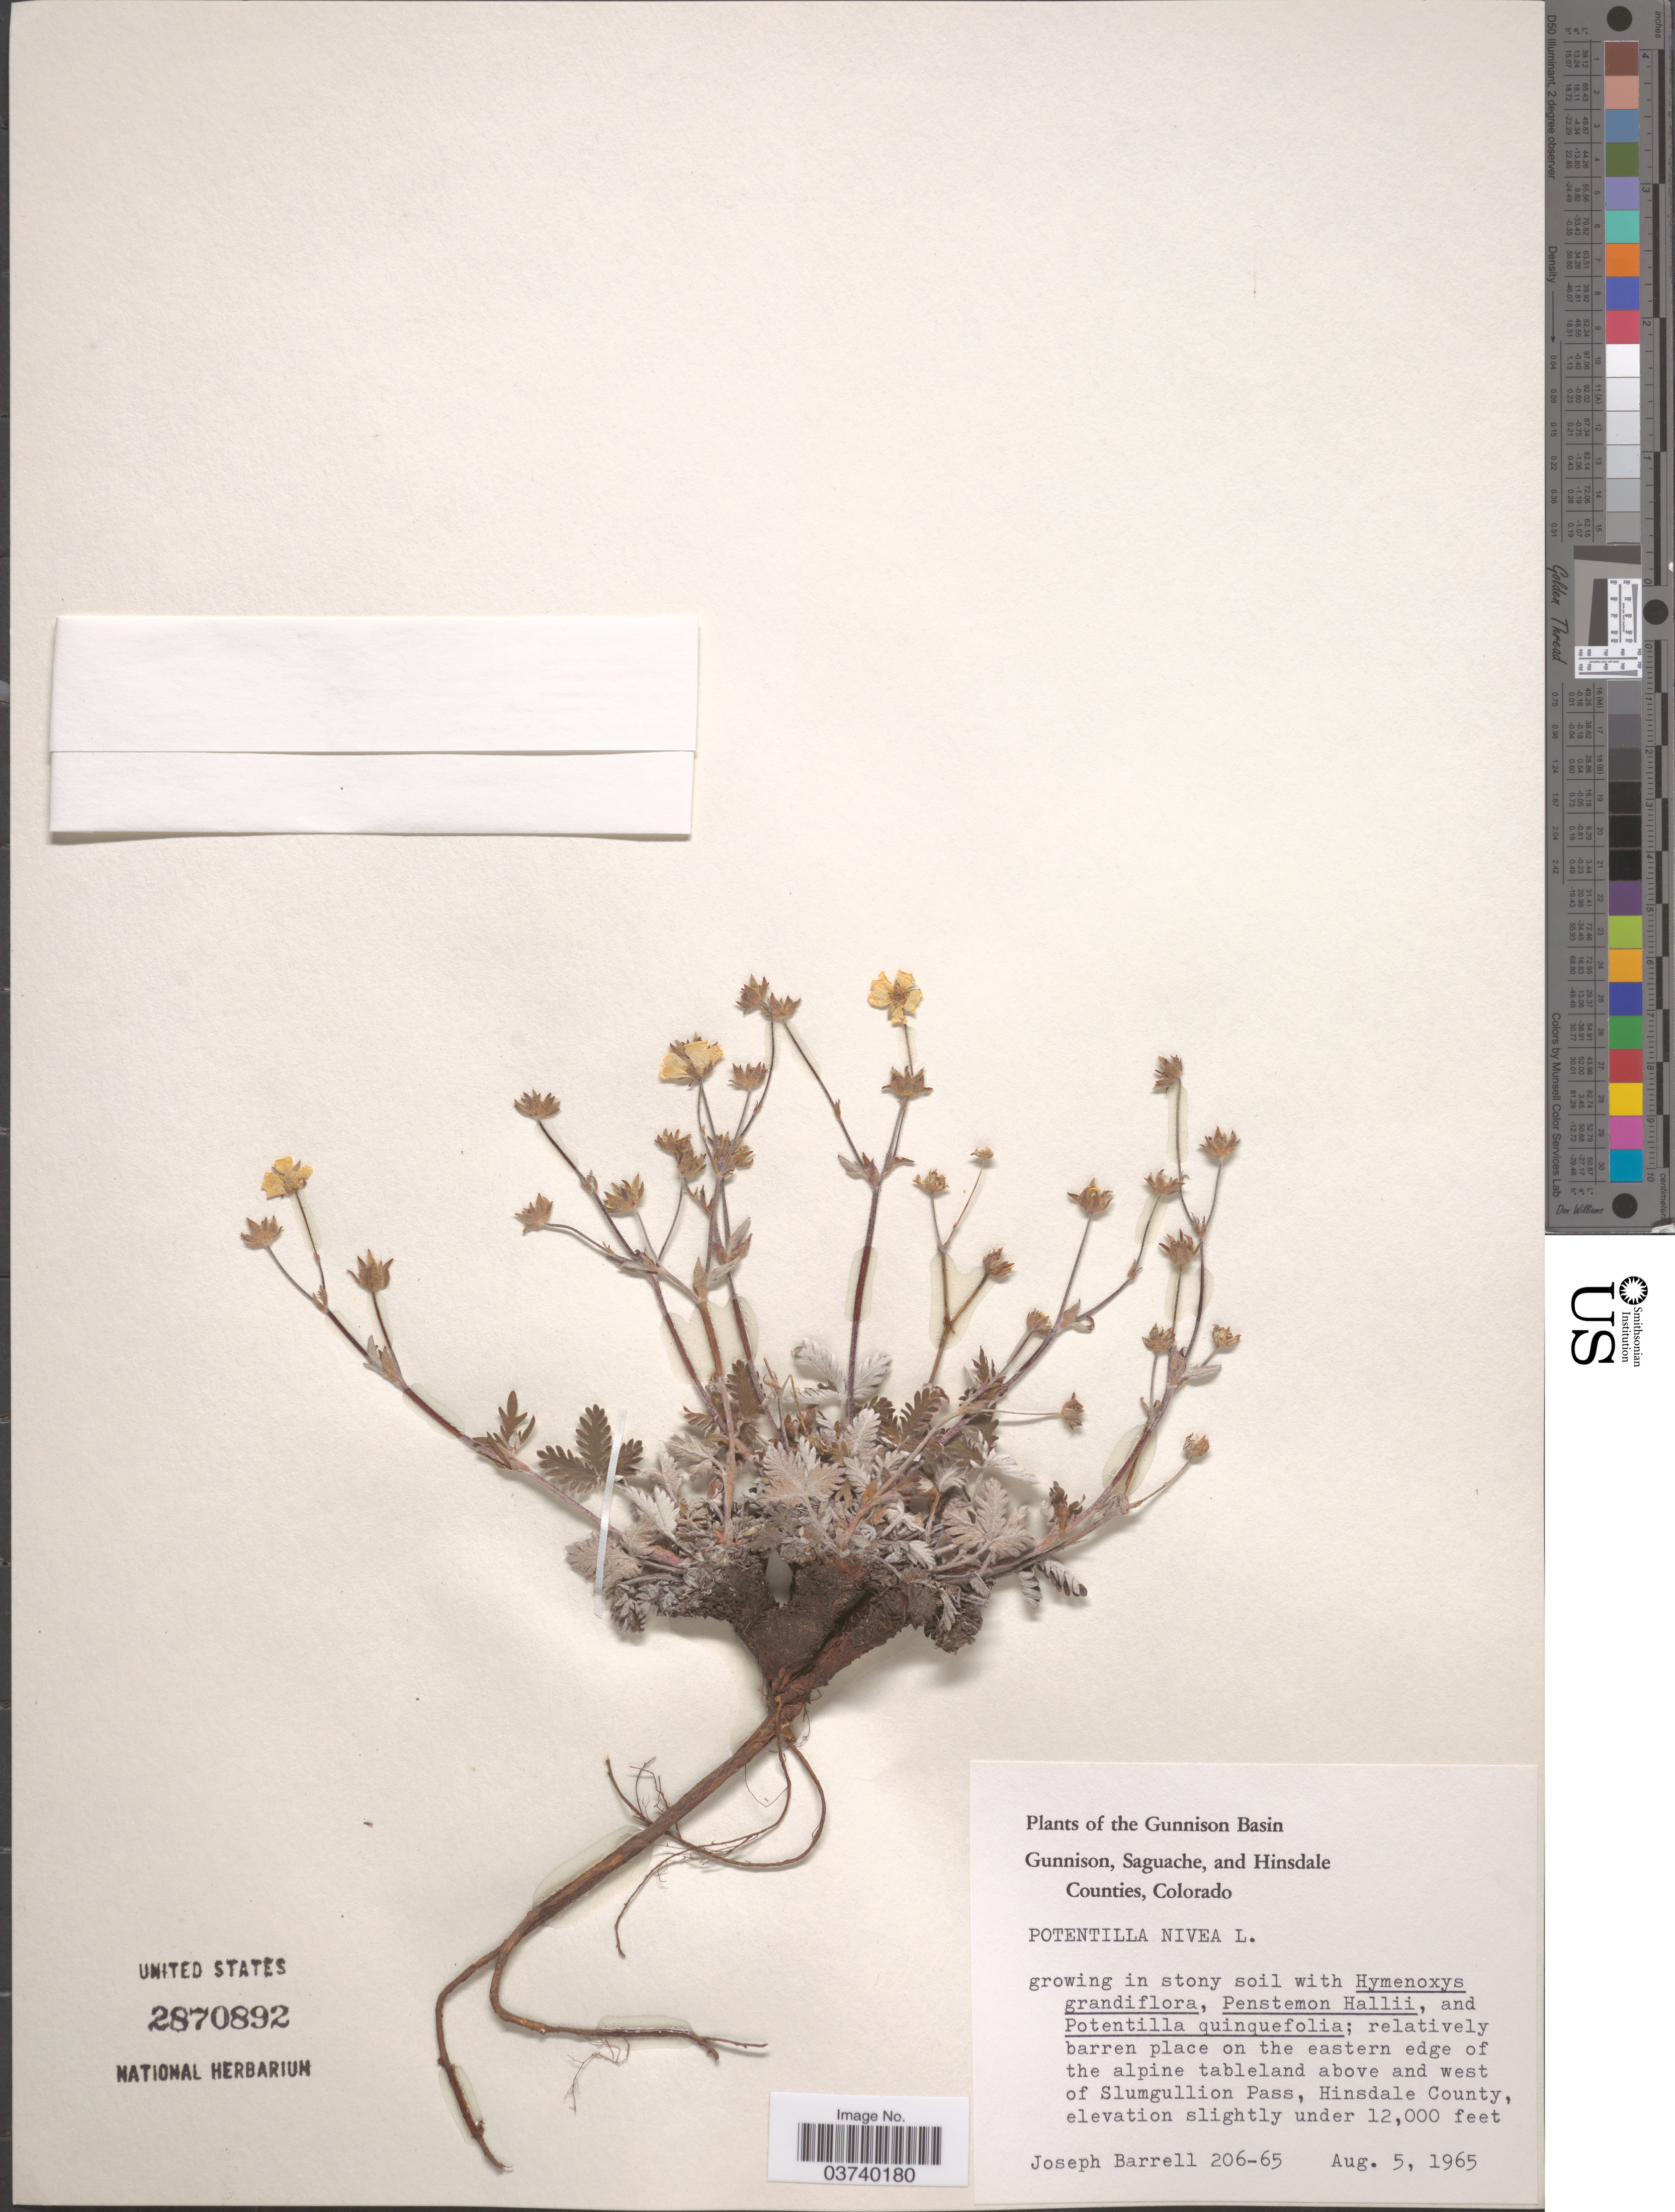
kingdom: Plantae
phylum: Tracheophyta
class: Magnoliopsida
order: Rosales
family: Rosaceae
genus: Potentilla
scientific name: Potentilla nivea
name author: L.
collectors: J. Barrell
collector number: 206-65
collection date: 1965-08-05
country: United States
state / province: Colorado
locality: The Gunnison Basin. On the eastern edge of the alpine tableland above and west of Slumgullion Pass, Hinsdale County.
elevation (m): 3658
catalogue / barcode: US 2870892